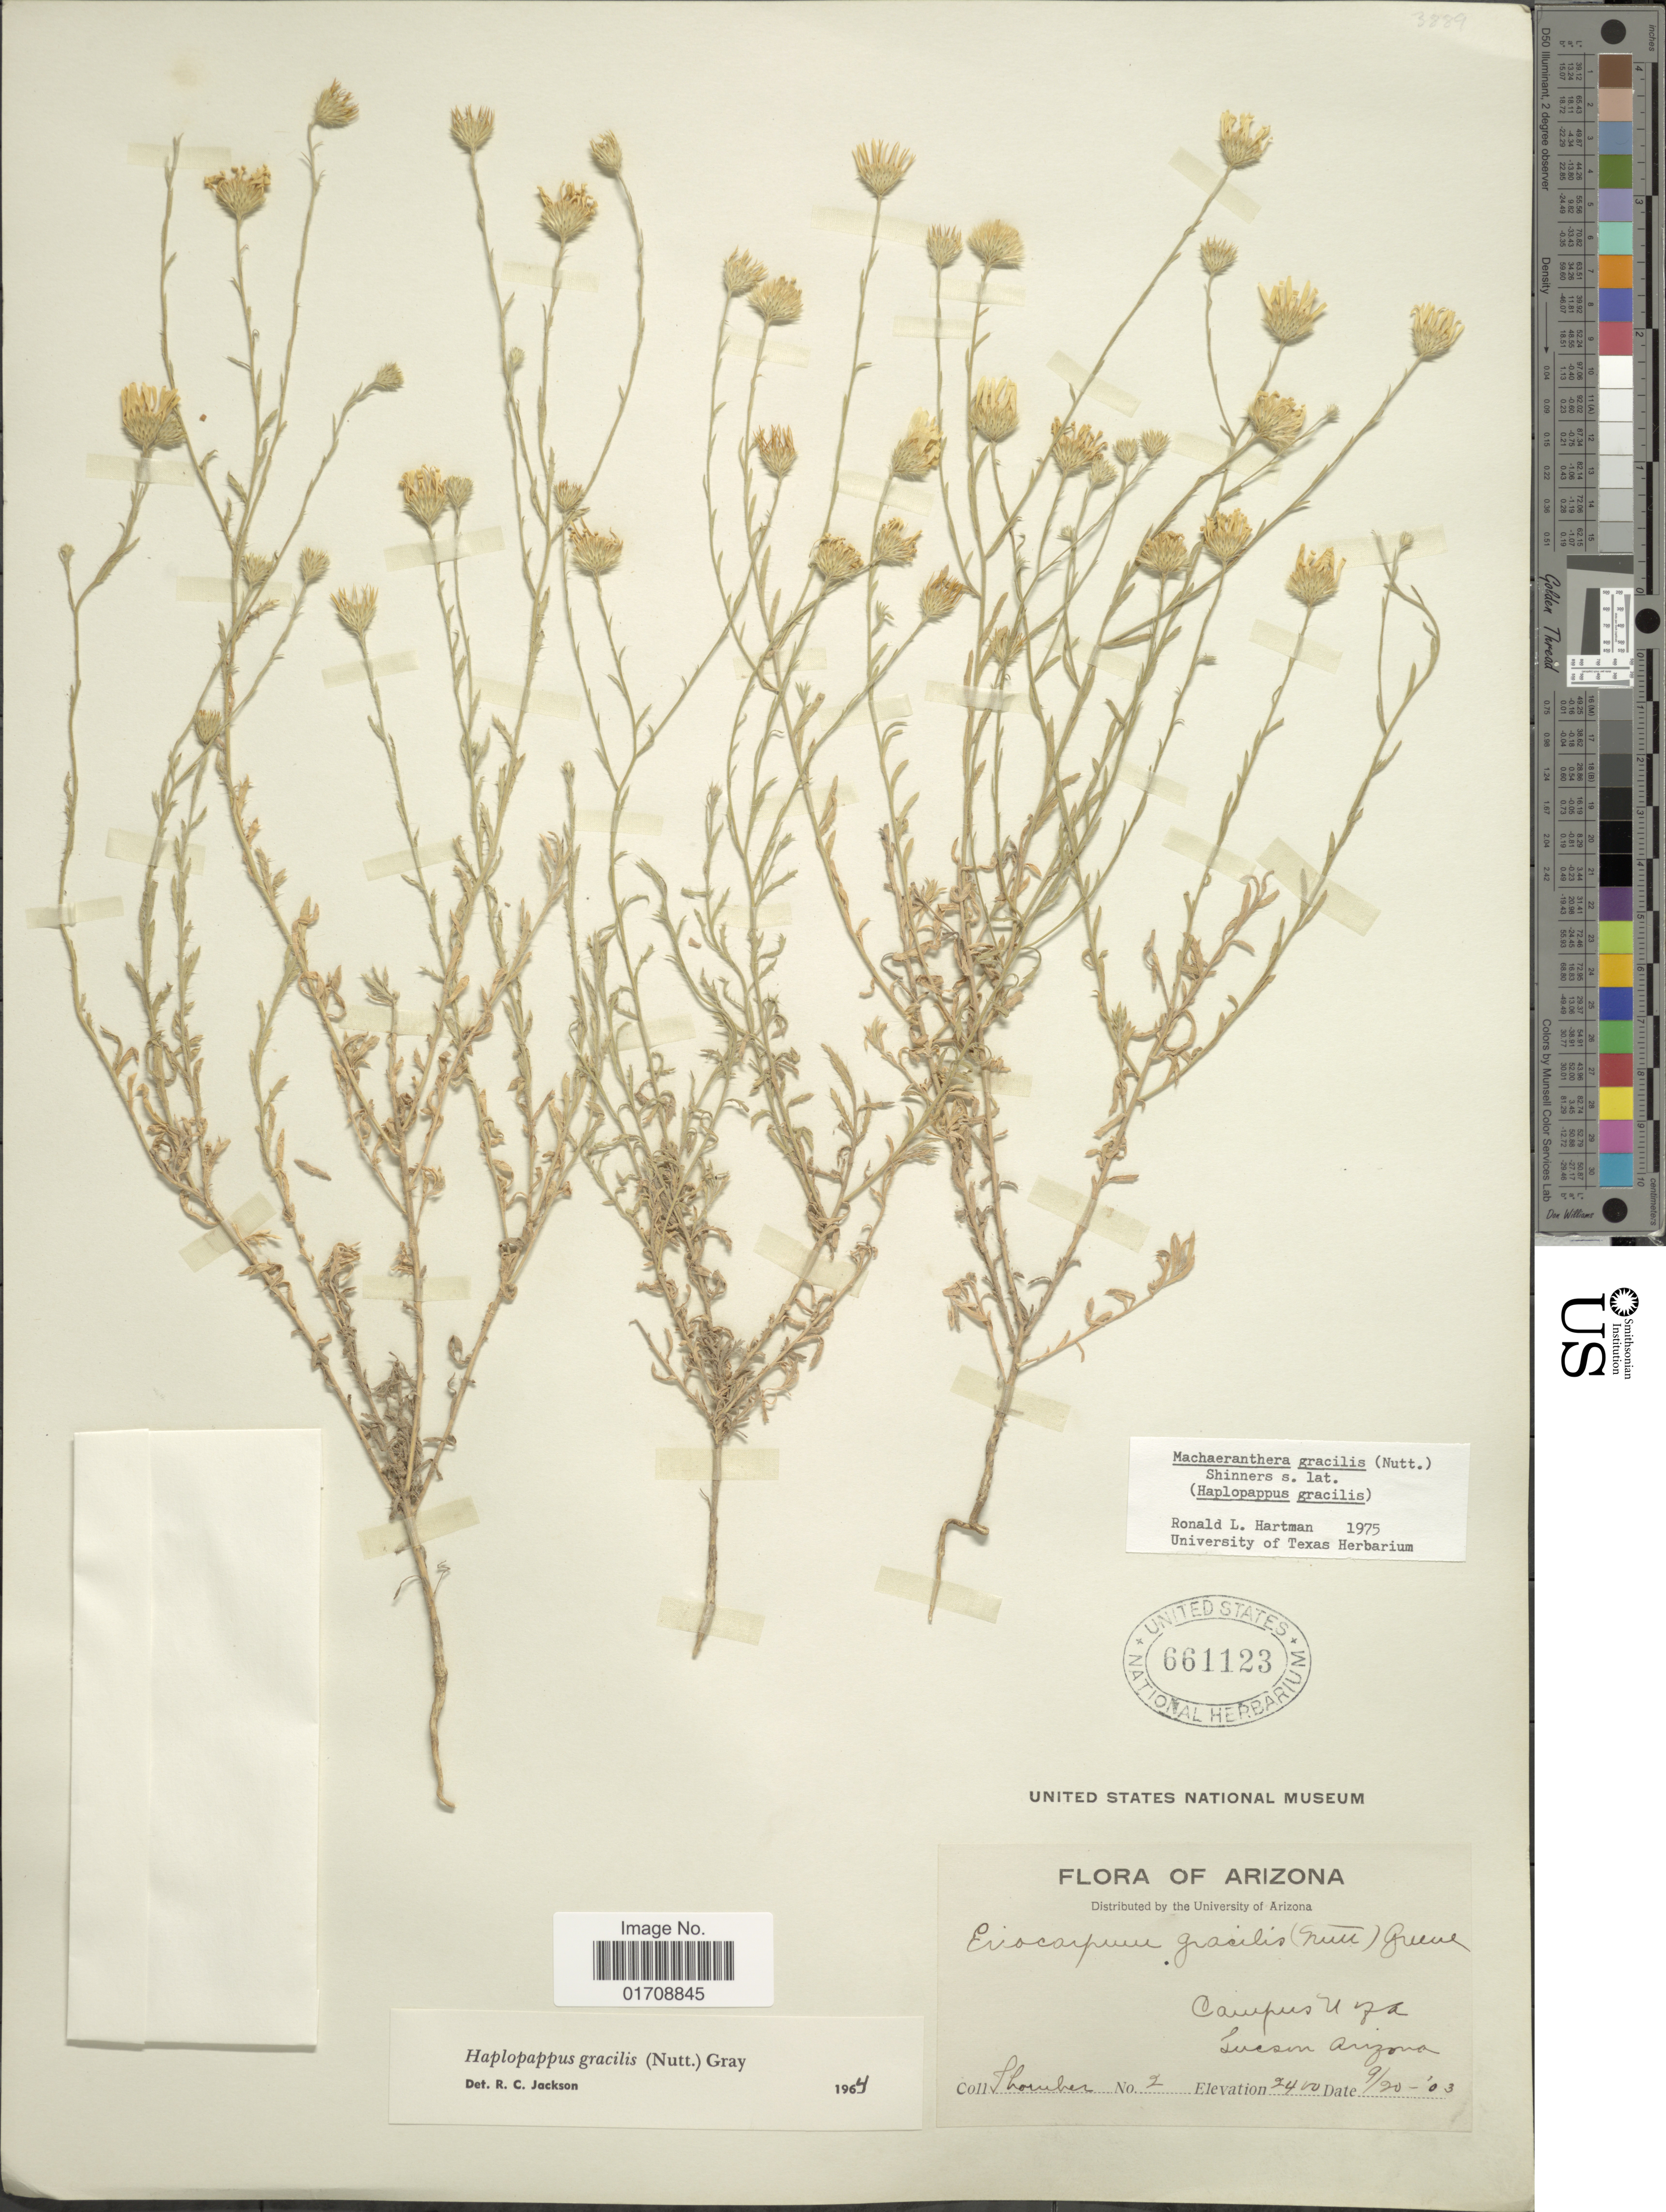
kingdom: Plantae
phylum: Tracheophyta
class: Magnoliopsida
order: Asterales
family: Asteraceae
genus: Machaeranthera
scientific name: Machaeranthera gracilis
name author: (Nutt.) Shinners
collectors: J. Thornber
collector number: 2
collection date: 1903-09-20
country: United States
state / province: Arizona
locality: Campus U of A, (University of Arizona) Tucson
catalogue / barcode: US 661123